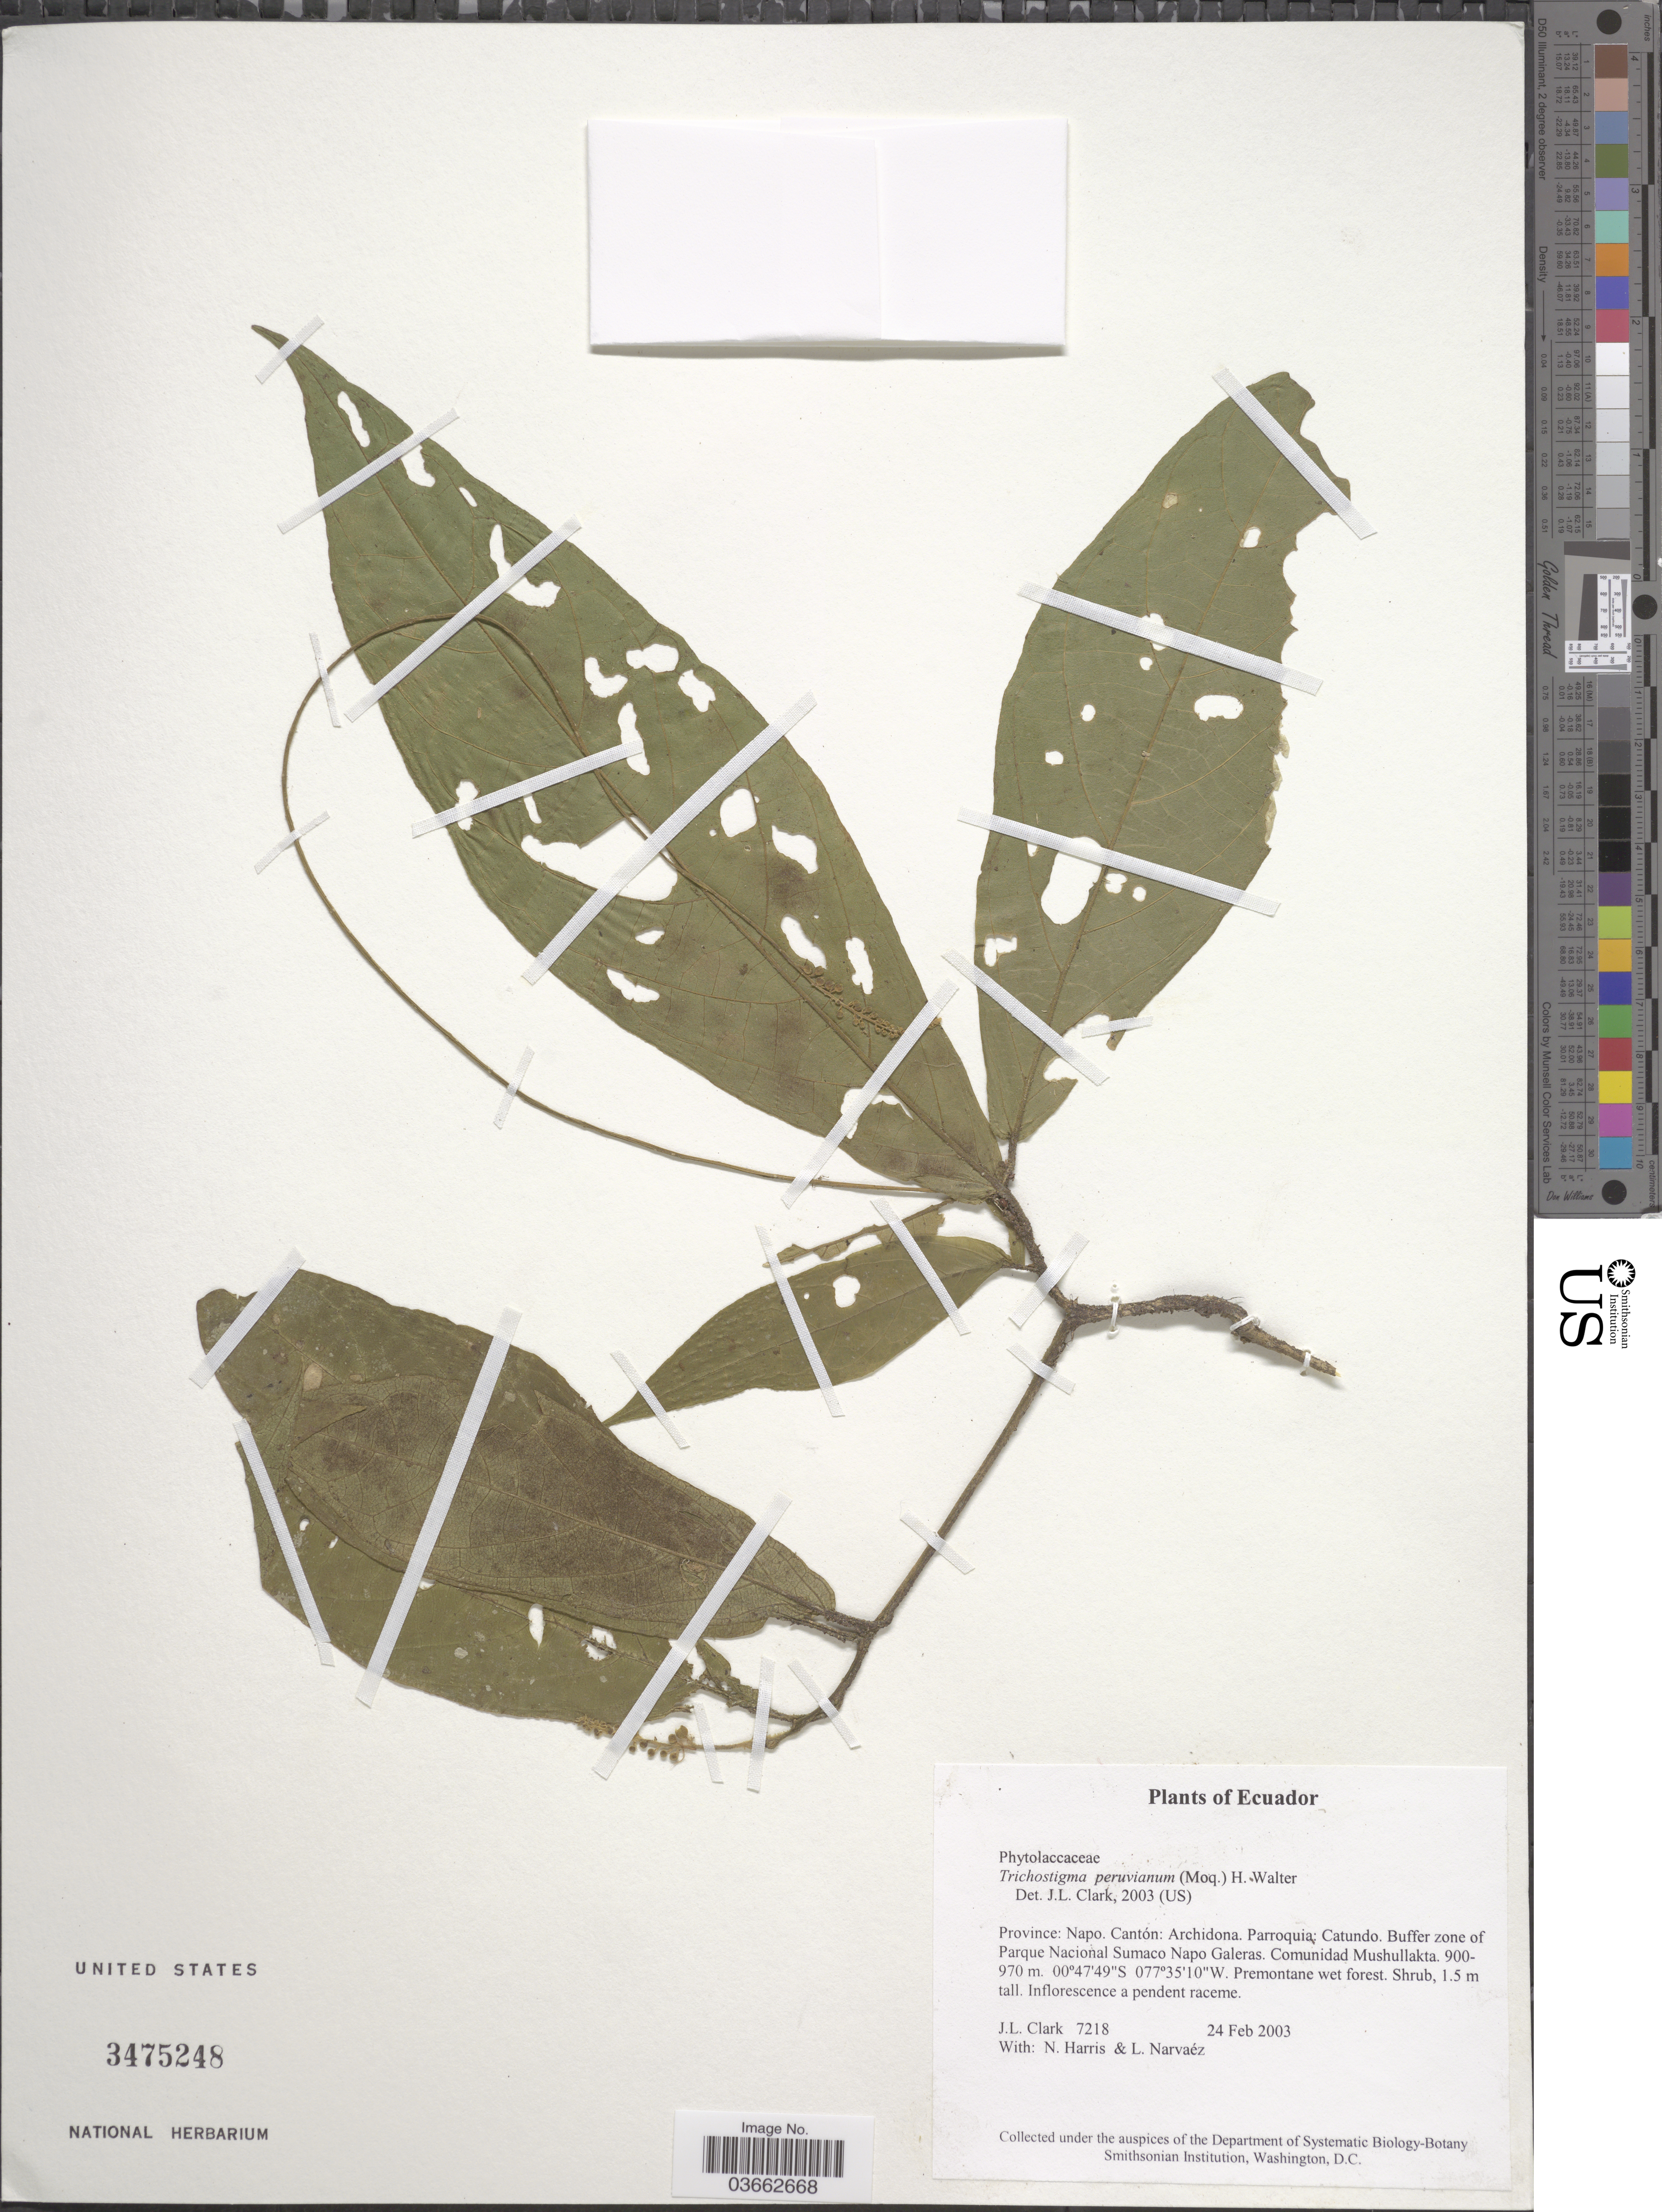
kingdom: Plantae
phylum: Tracheophyta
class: Magnoliopsida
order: Caryophyllales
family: Phytolaccaceae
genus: Trichostigma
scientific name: Trichostigma peruvianum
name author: (Moq.) H. Walter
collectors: J. L. Clark, N. Harris & L. Narvaéz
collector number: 7218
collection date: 2003-02-24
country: Ecuador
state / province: Napo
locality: Cantón: Archidona. Parroquia: Catundo. Buffer zone of Parque Nacional Sumaco Napo Galeras. Comunidad Mushullakta.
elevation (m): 900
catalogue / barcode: US 3475248